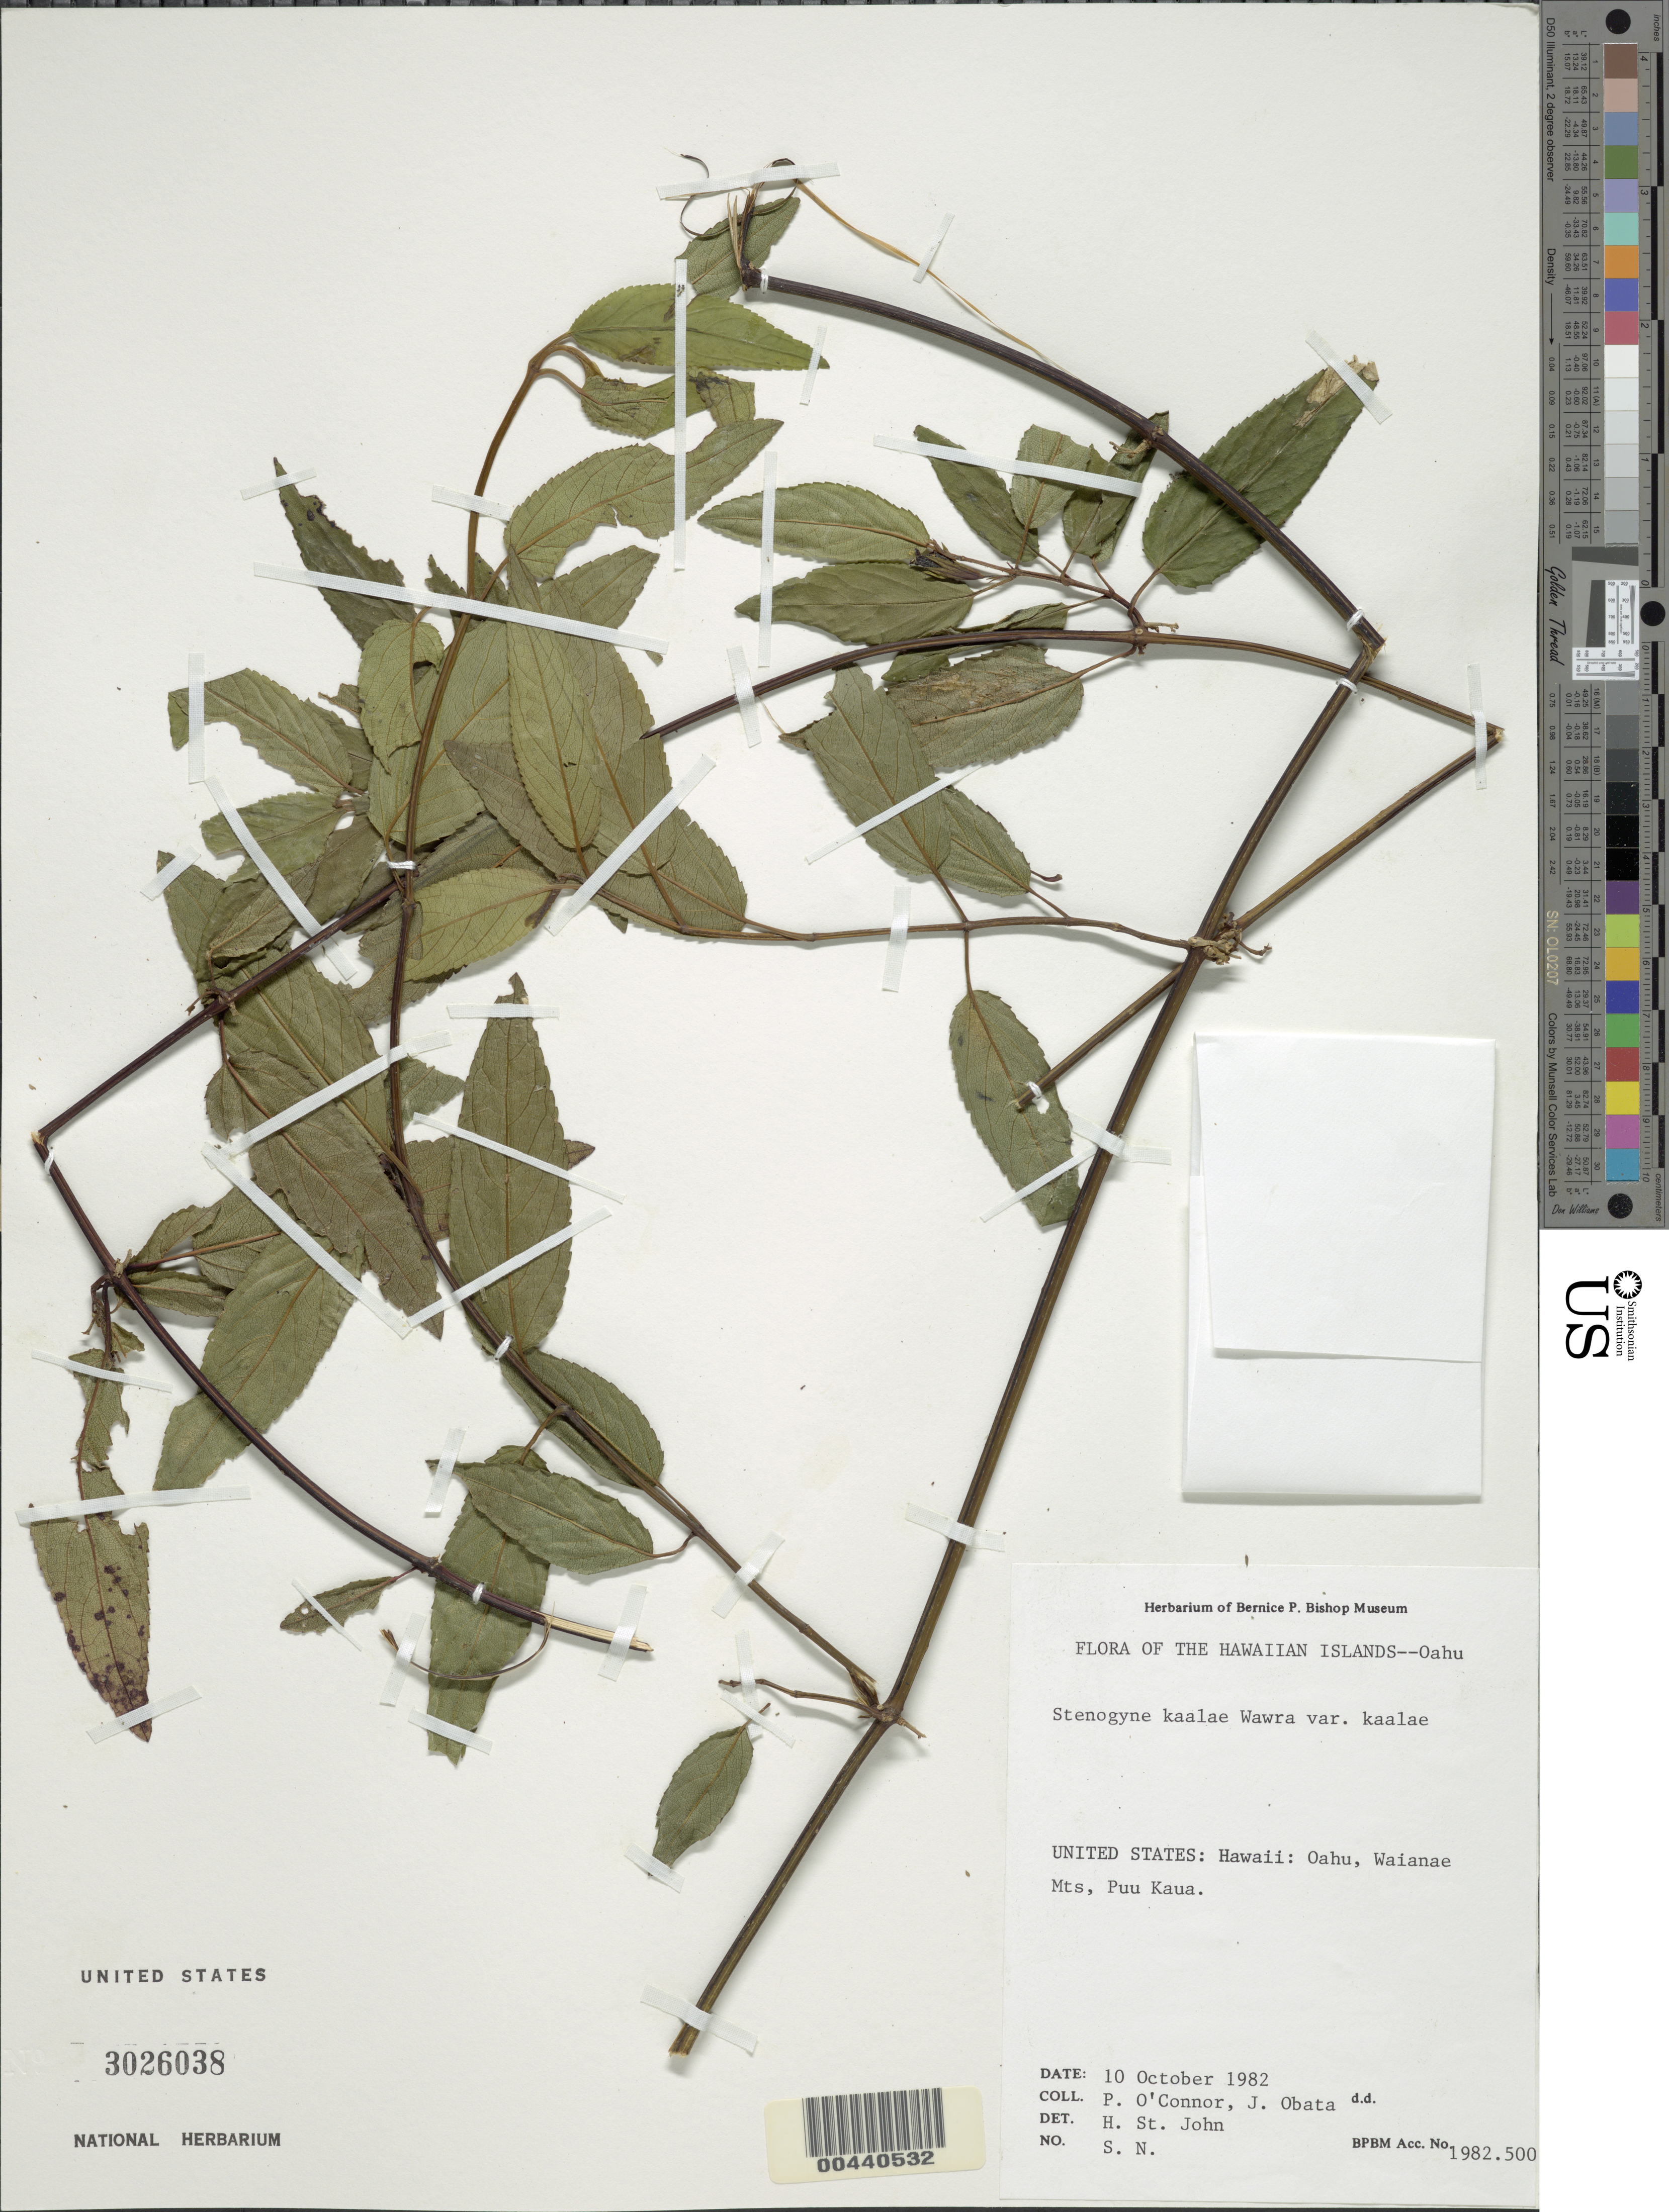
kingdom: Plantae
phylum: Tracheophyta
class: Magnoliopsida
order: Lamiales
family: Lamiaceae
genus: Stenogyne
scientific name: Stenogyne kaalae subsp. kaalae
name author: Wawra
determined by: Wagner, W. L., (BOT), Smithsonian Institution - National Museum of Natural History (UNITED STATES)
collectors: P. O'Connor & J. Obata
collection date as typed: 10 Oct 1982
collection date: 1982-10-10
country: United States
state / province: Hawaii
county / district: Honolulu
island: Oahu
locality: Waianae Mts., Puu Kaua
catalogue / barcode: US 3026038